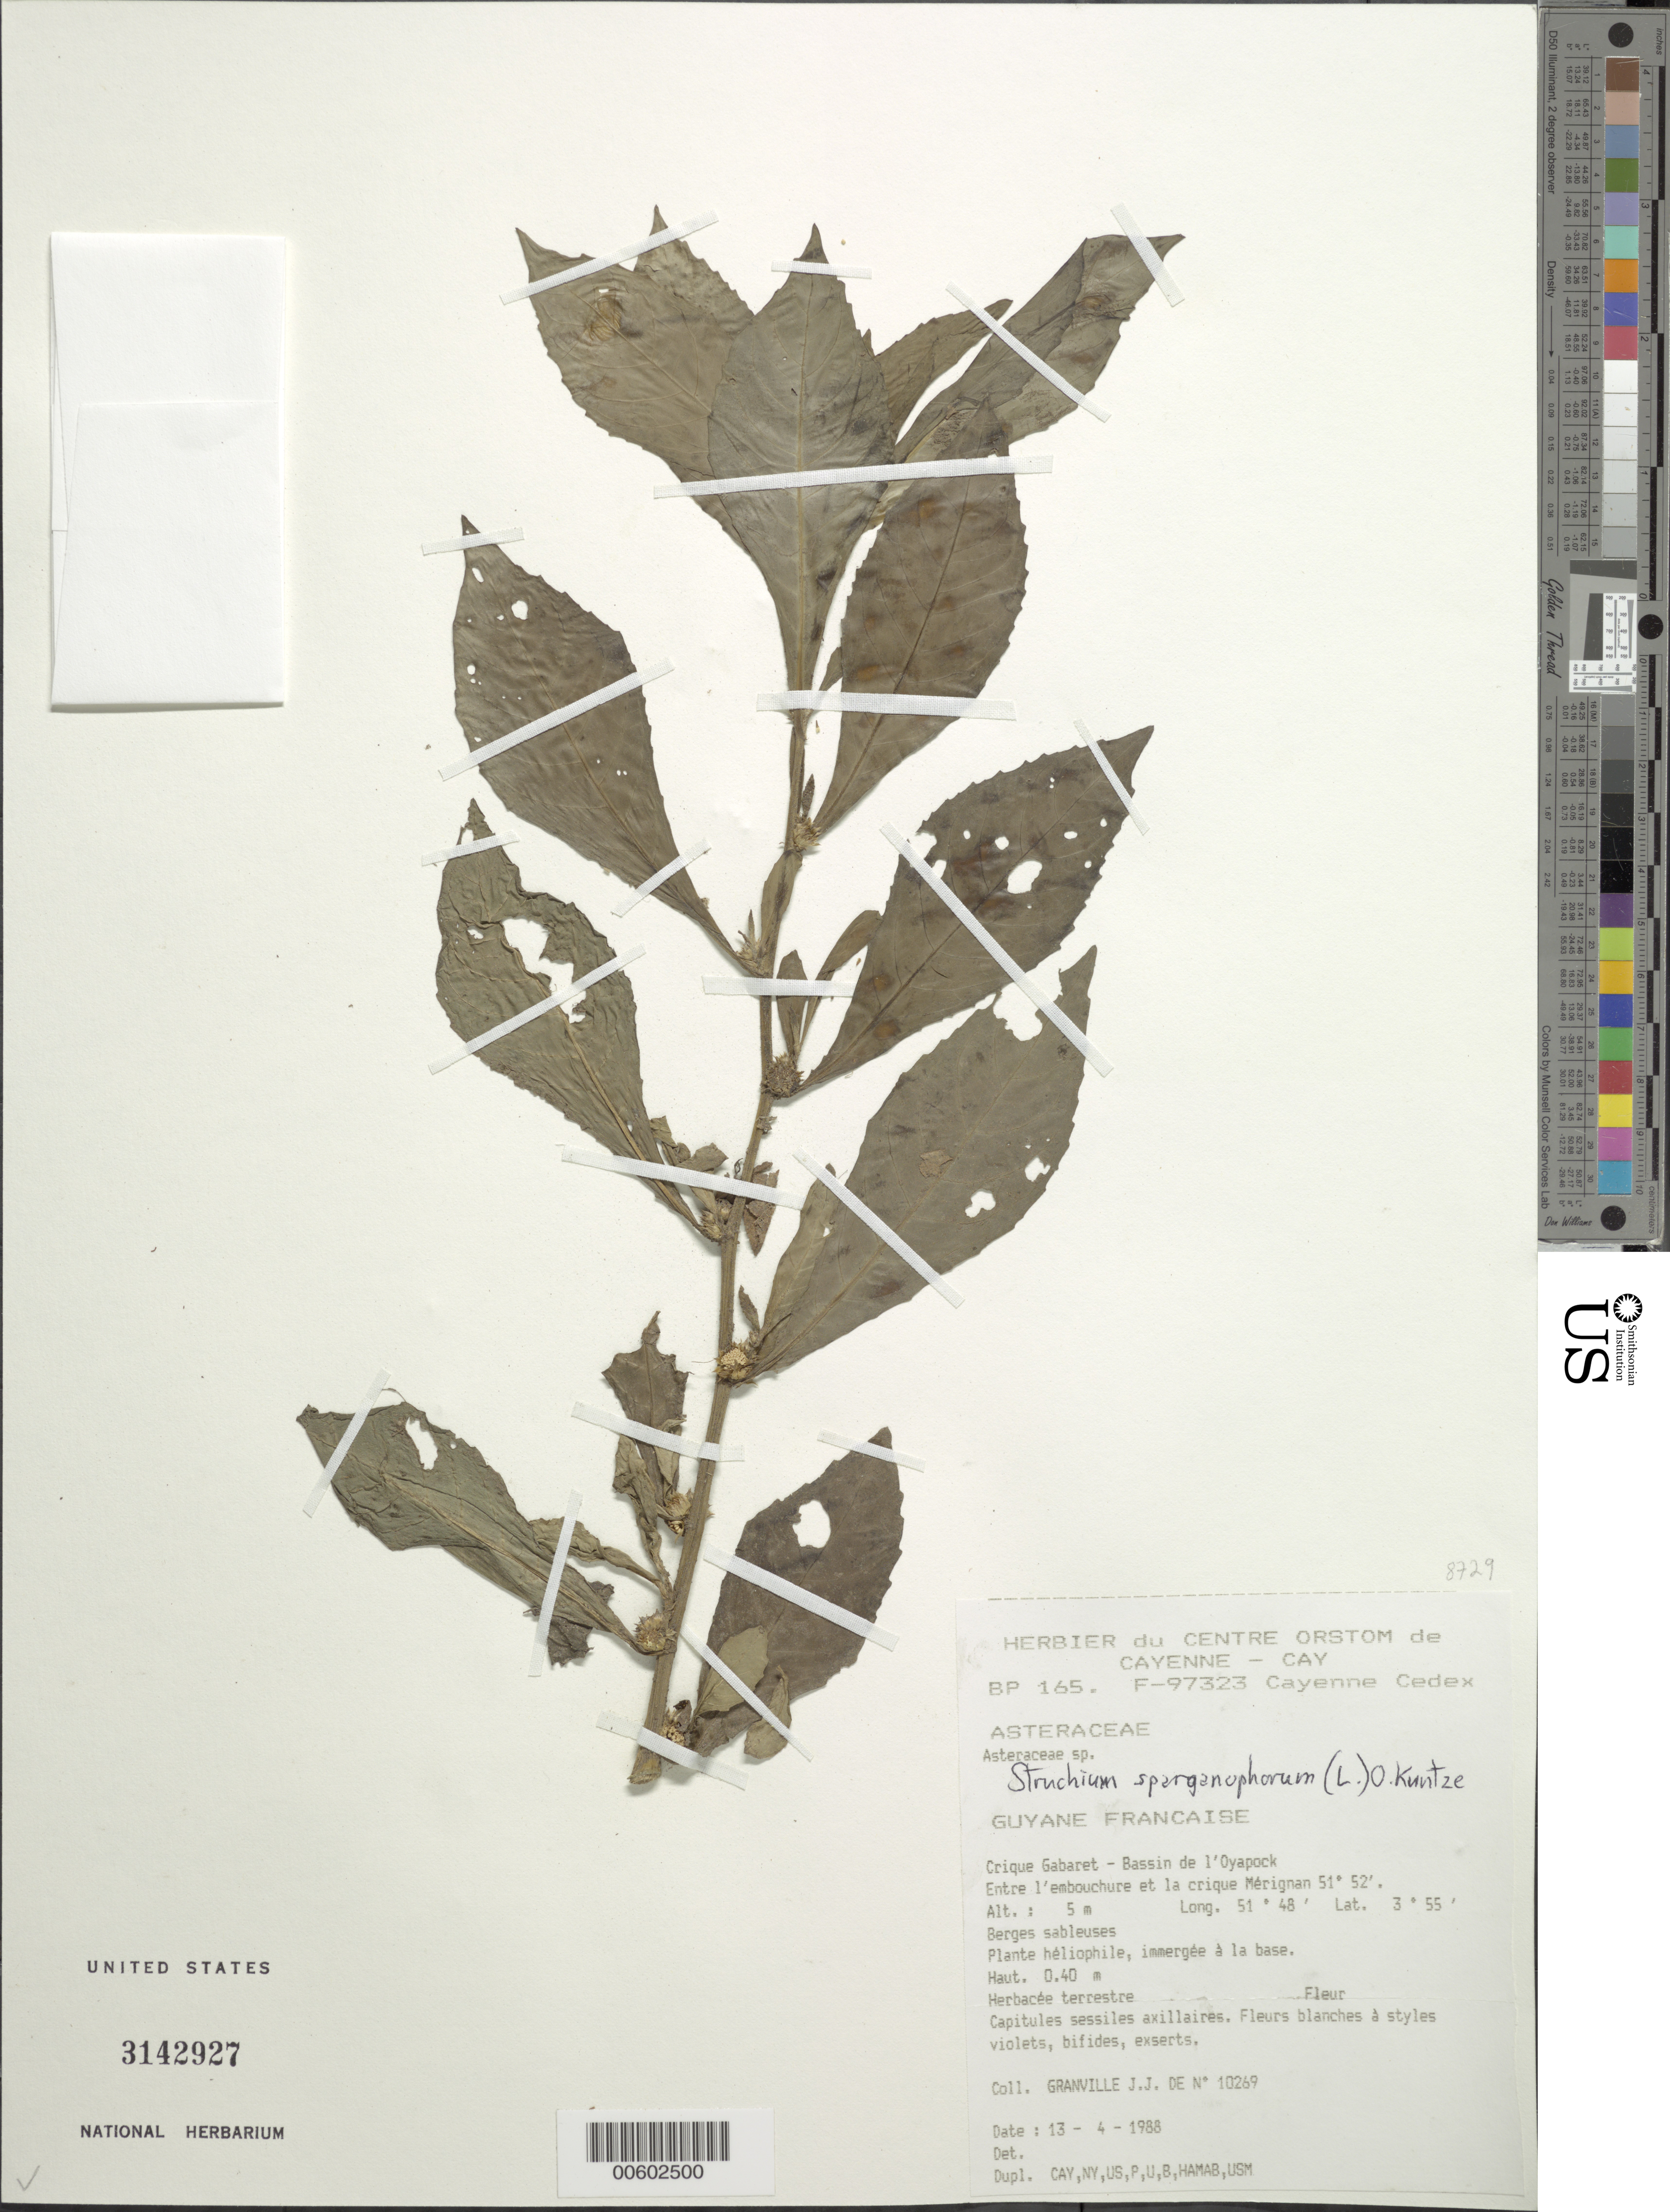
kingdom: Plantae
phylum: Tracheophyta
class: Magnoliopsida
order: Asterales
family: Asteraceae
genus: Struchium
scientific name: Struchium sparganophorum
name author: (L.) Kuntze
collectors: J.-J. de Granville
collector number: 10269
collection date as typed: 13-Apr-88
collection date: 1988-04-13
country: French Guiana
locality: Crique Gabaret, Bassin de l'Oyapock, Saut Mérignan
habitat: Sandy banks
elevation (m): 5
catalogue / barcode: US 3142927